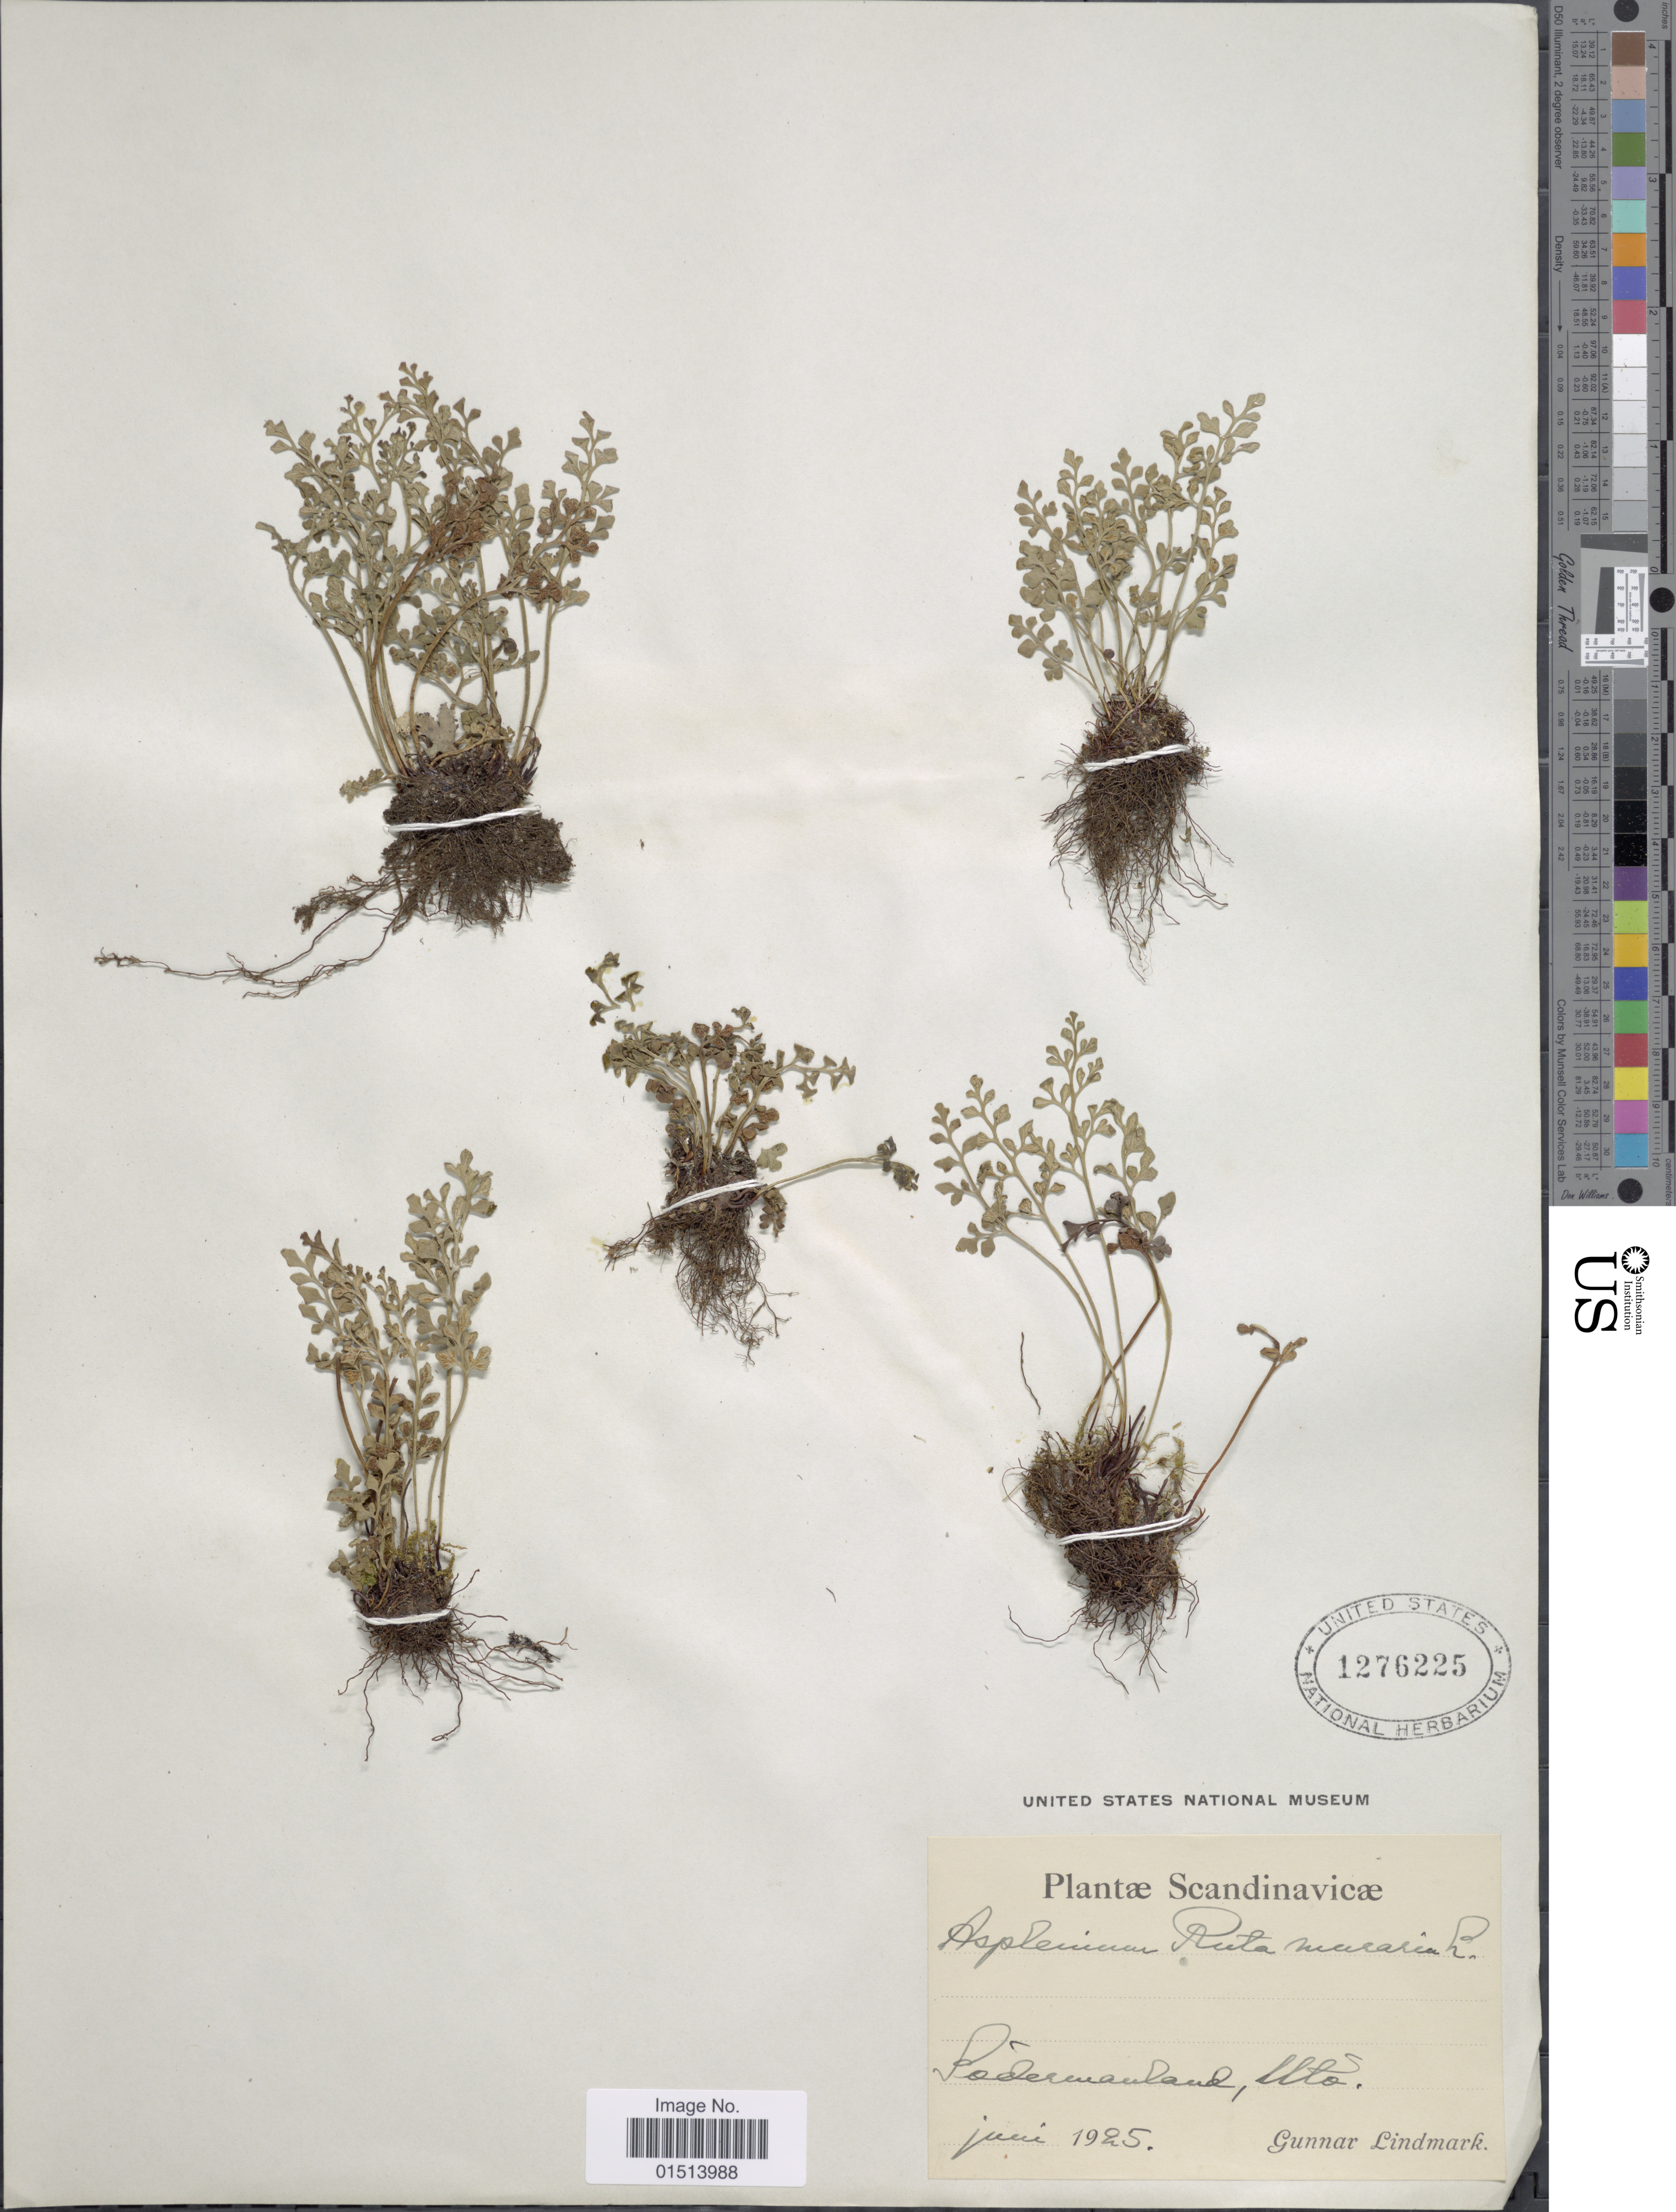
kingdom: Plantae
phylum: Tracheophyta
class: Polypodiopsida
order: Polypodiales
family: Aspleniaceae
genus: Asplenium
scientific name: Asplenium ruta-muraria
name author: L.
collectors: G. Lindmark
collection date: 1925-06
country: Sweden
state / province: Sodermanland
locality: Utö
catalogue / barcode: US 1276225